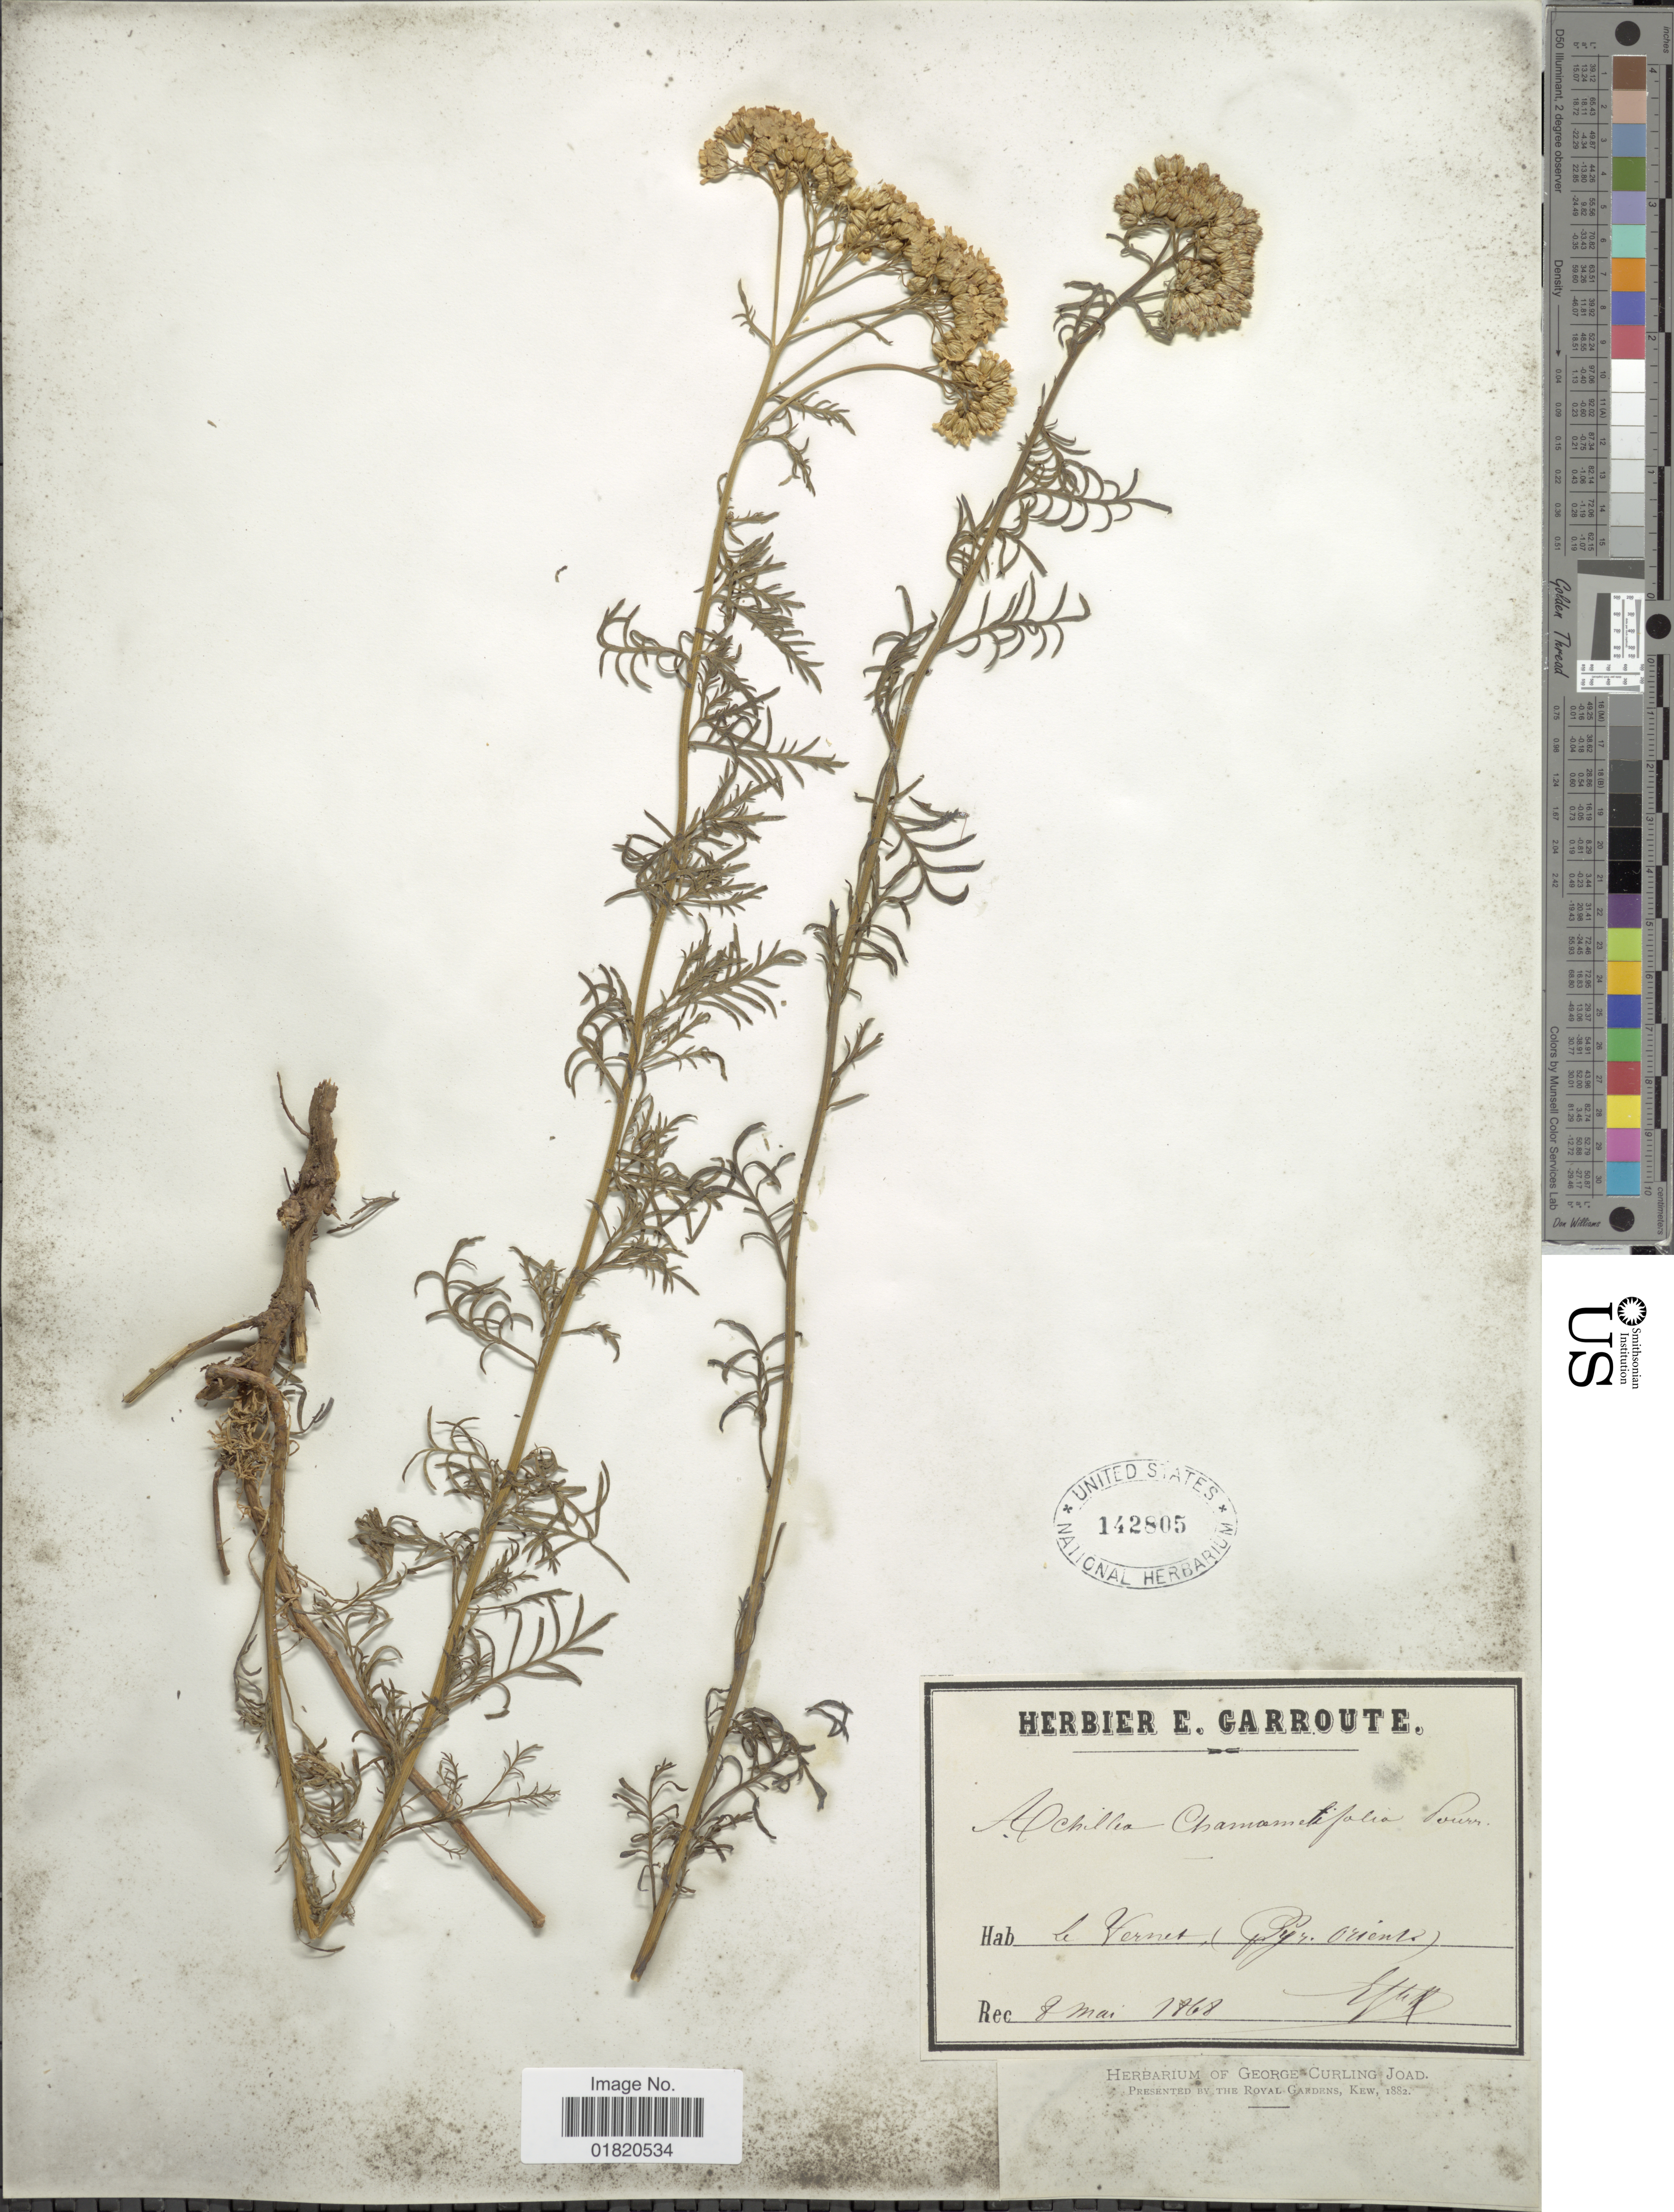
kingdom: Plantae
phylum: Tracheophyta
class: Magnoliopsida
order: Asterales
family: Asteraceae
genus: Achillea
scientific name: Achillea chamaemelifolia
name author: Pourr.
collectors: E. Garroute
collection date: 1869-05-08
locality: Le Vernez (Pyr. orient.) [interpreted]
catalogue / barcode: US 142805